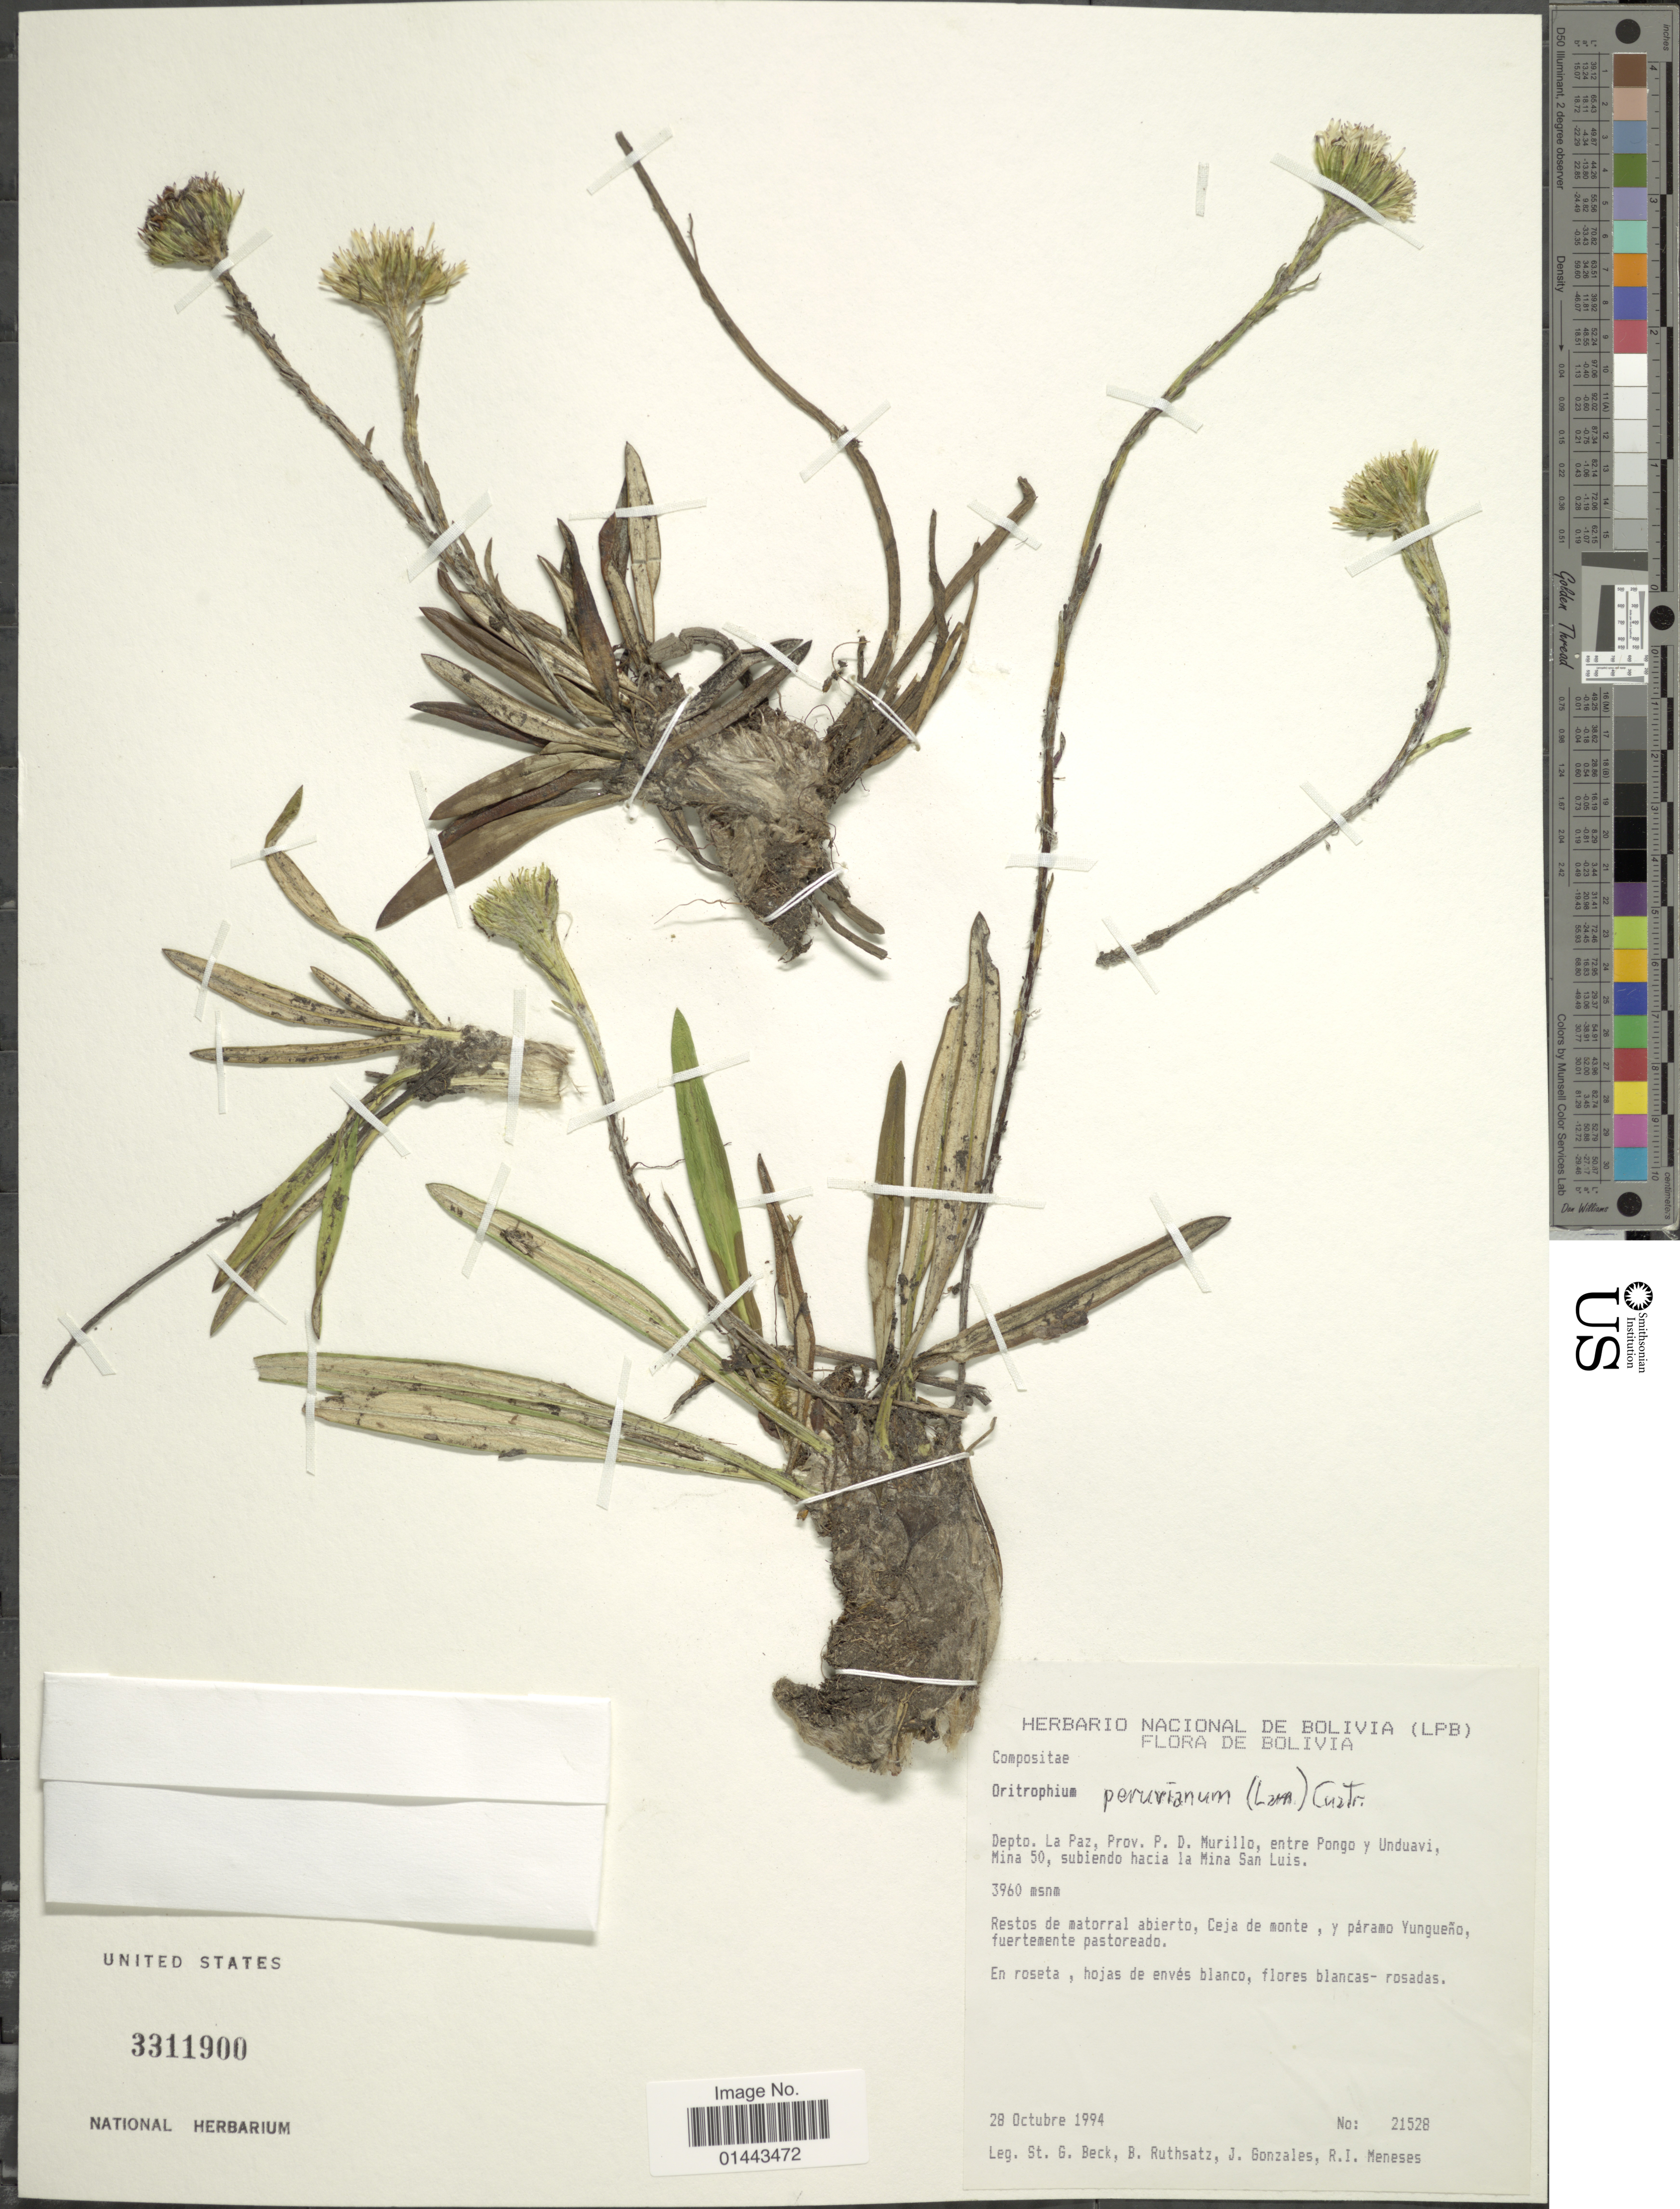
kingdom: Plantae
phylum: Tracheophyta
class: Magnoliopsida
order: Asterales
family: Asteraceae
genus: Oritrophium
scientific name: Oritrophium peruvianum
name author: (Lam.) Cuatrec.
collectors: S. G. Beck, B. Ruthsatz, J. Gonzales & R. I. Meneses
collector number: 21528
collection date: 1994-10-28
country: Bolivia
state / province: La Paz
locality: Prov. P. D. Murillo, entre Pongo y Unduavi, MIna 50, subiendo hacia la MIna San Luis.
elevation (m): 3960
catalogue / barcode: US 3311900